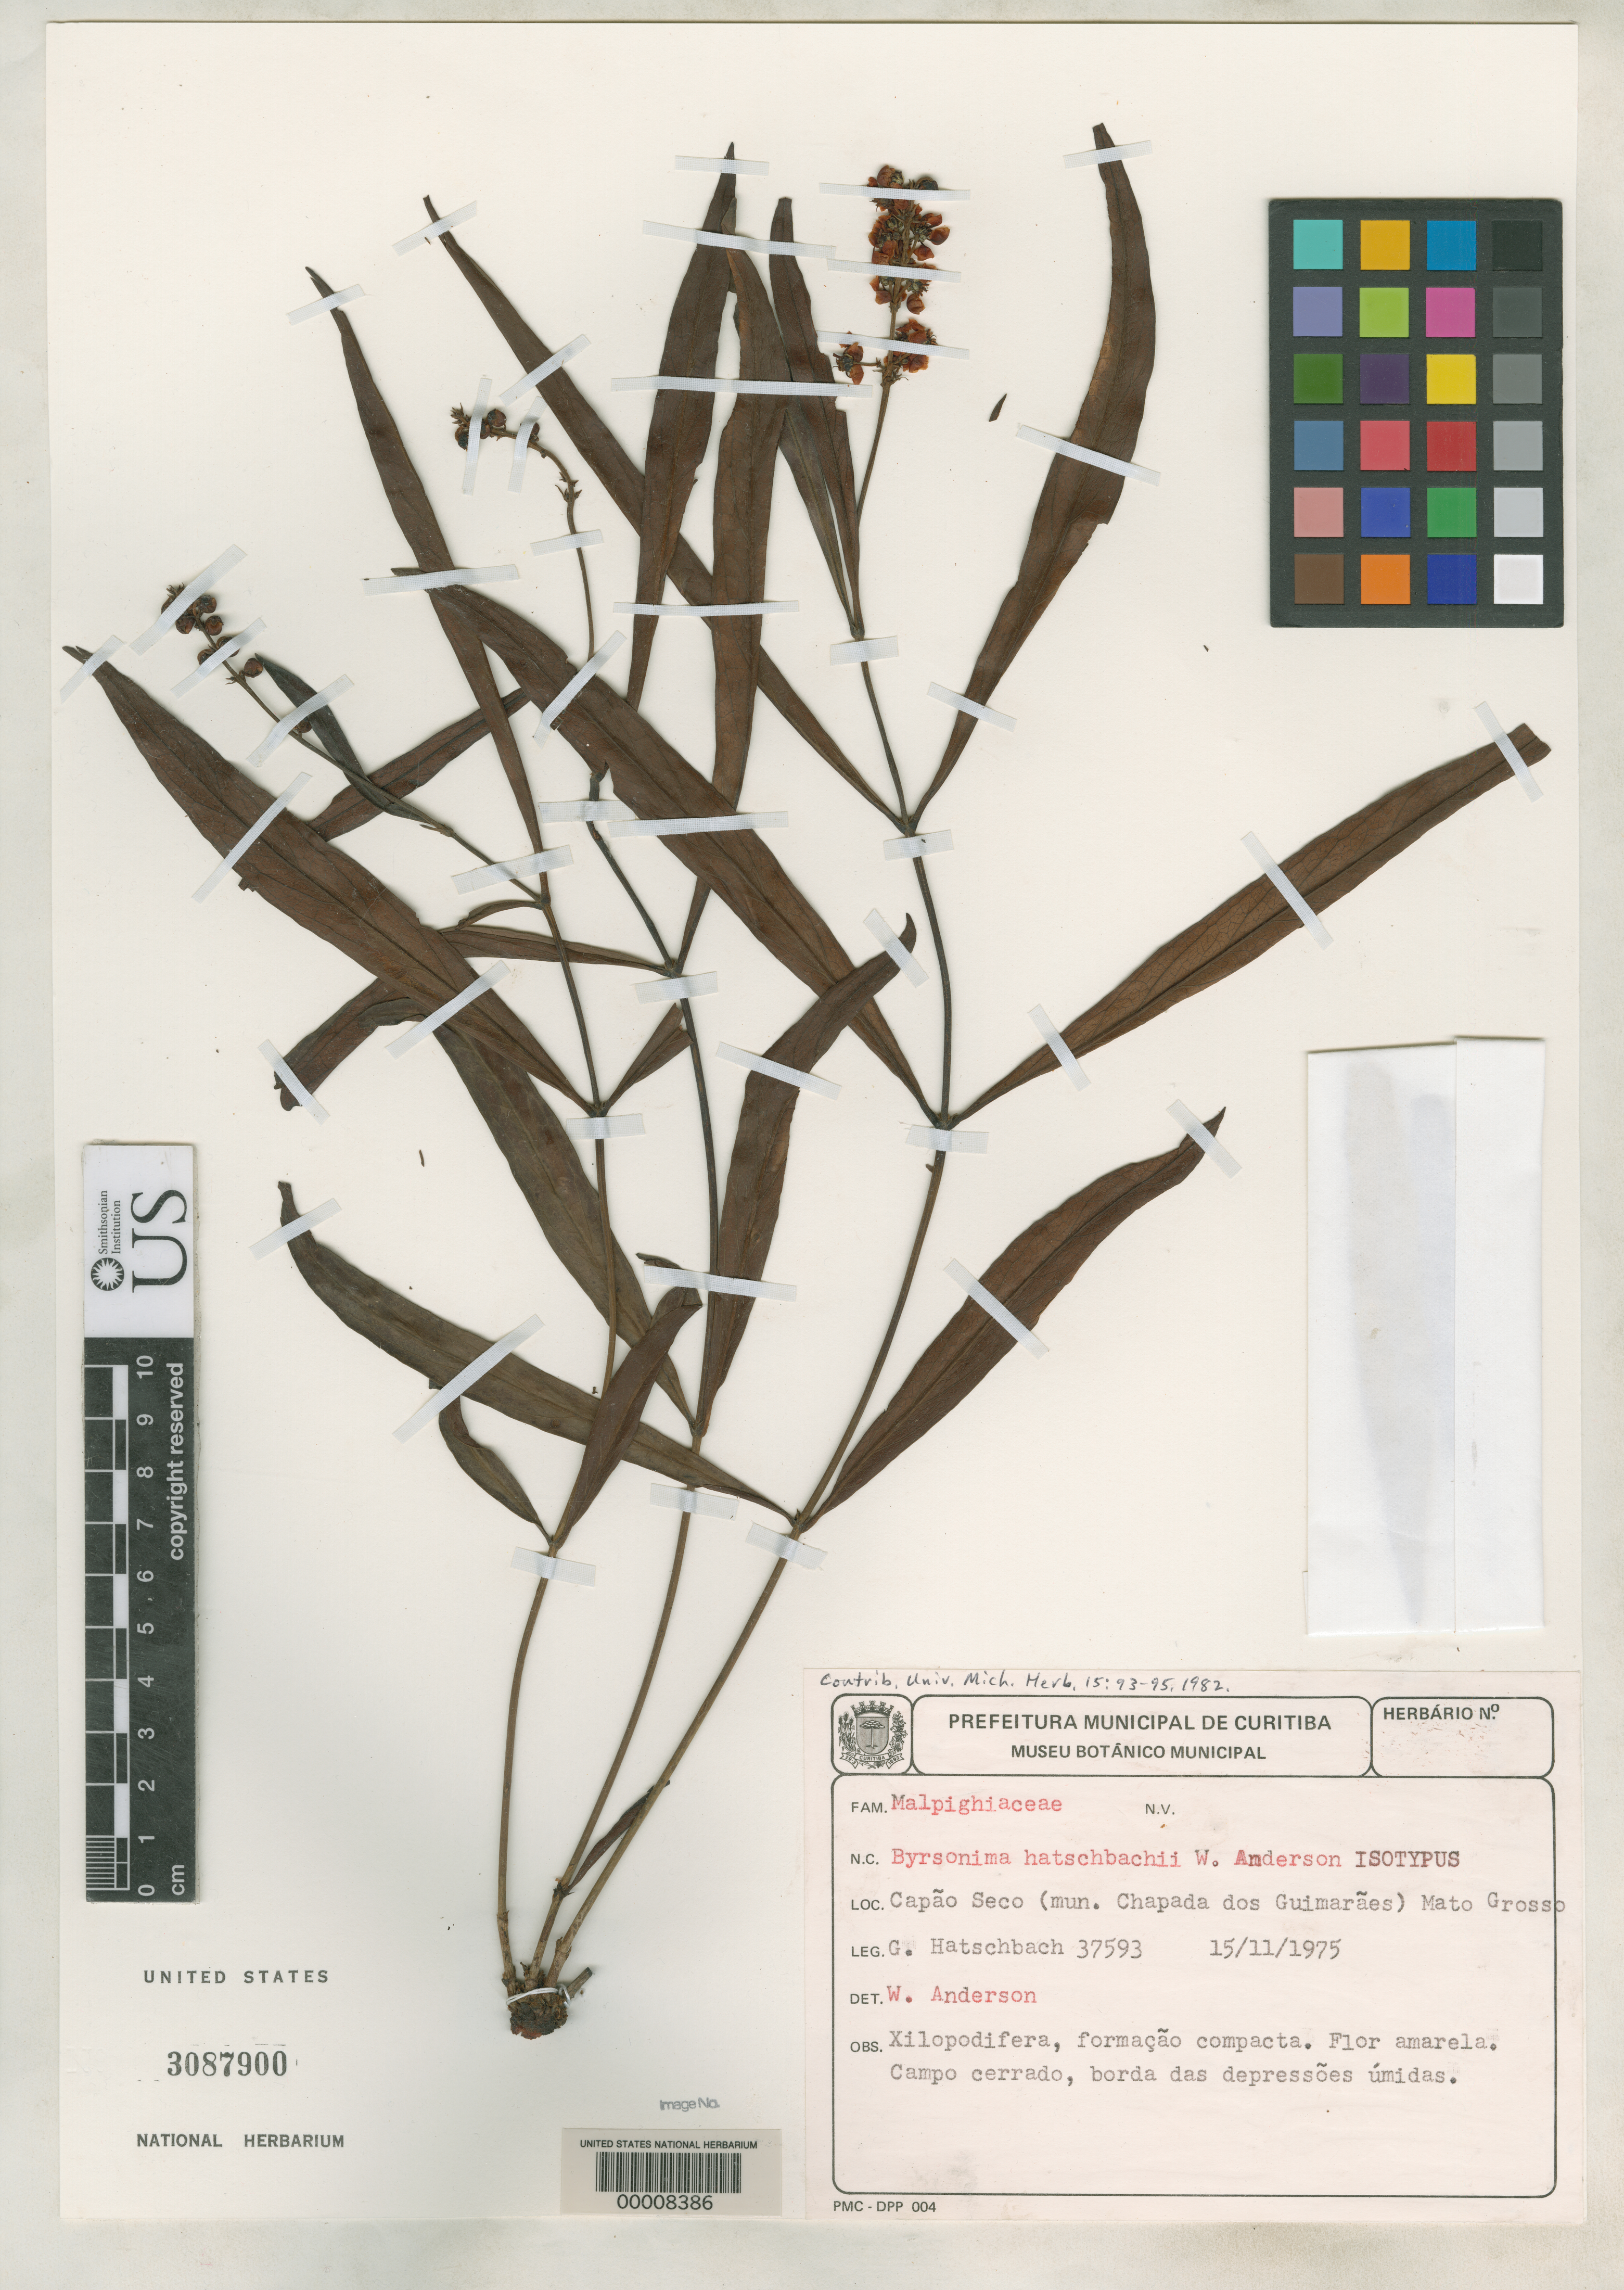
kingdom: Plantae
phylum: Tracheophyta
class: Magnoliopsida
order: Malpighiales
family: Malpighiaceae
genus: Byrsonima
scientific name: Byrsonima hatschbachii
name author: W.R. Anderson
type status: Isotype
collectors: G. Hatschbach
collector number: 37593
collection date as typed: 15 Nov 1975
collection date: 1975-11-15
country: Brazil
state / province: Mato Grosso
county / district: Chapada dos Guimarães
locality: Capao Seco.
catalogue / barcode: US 3087900